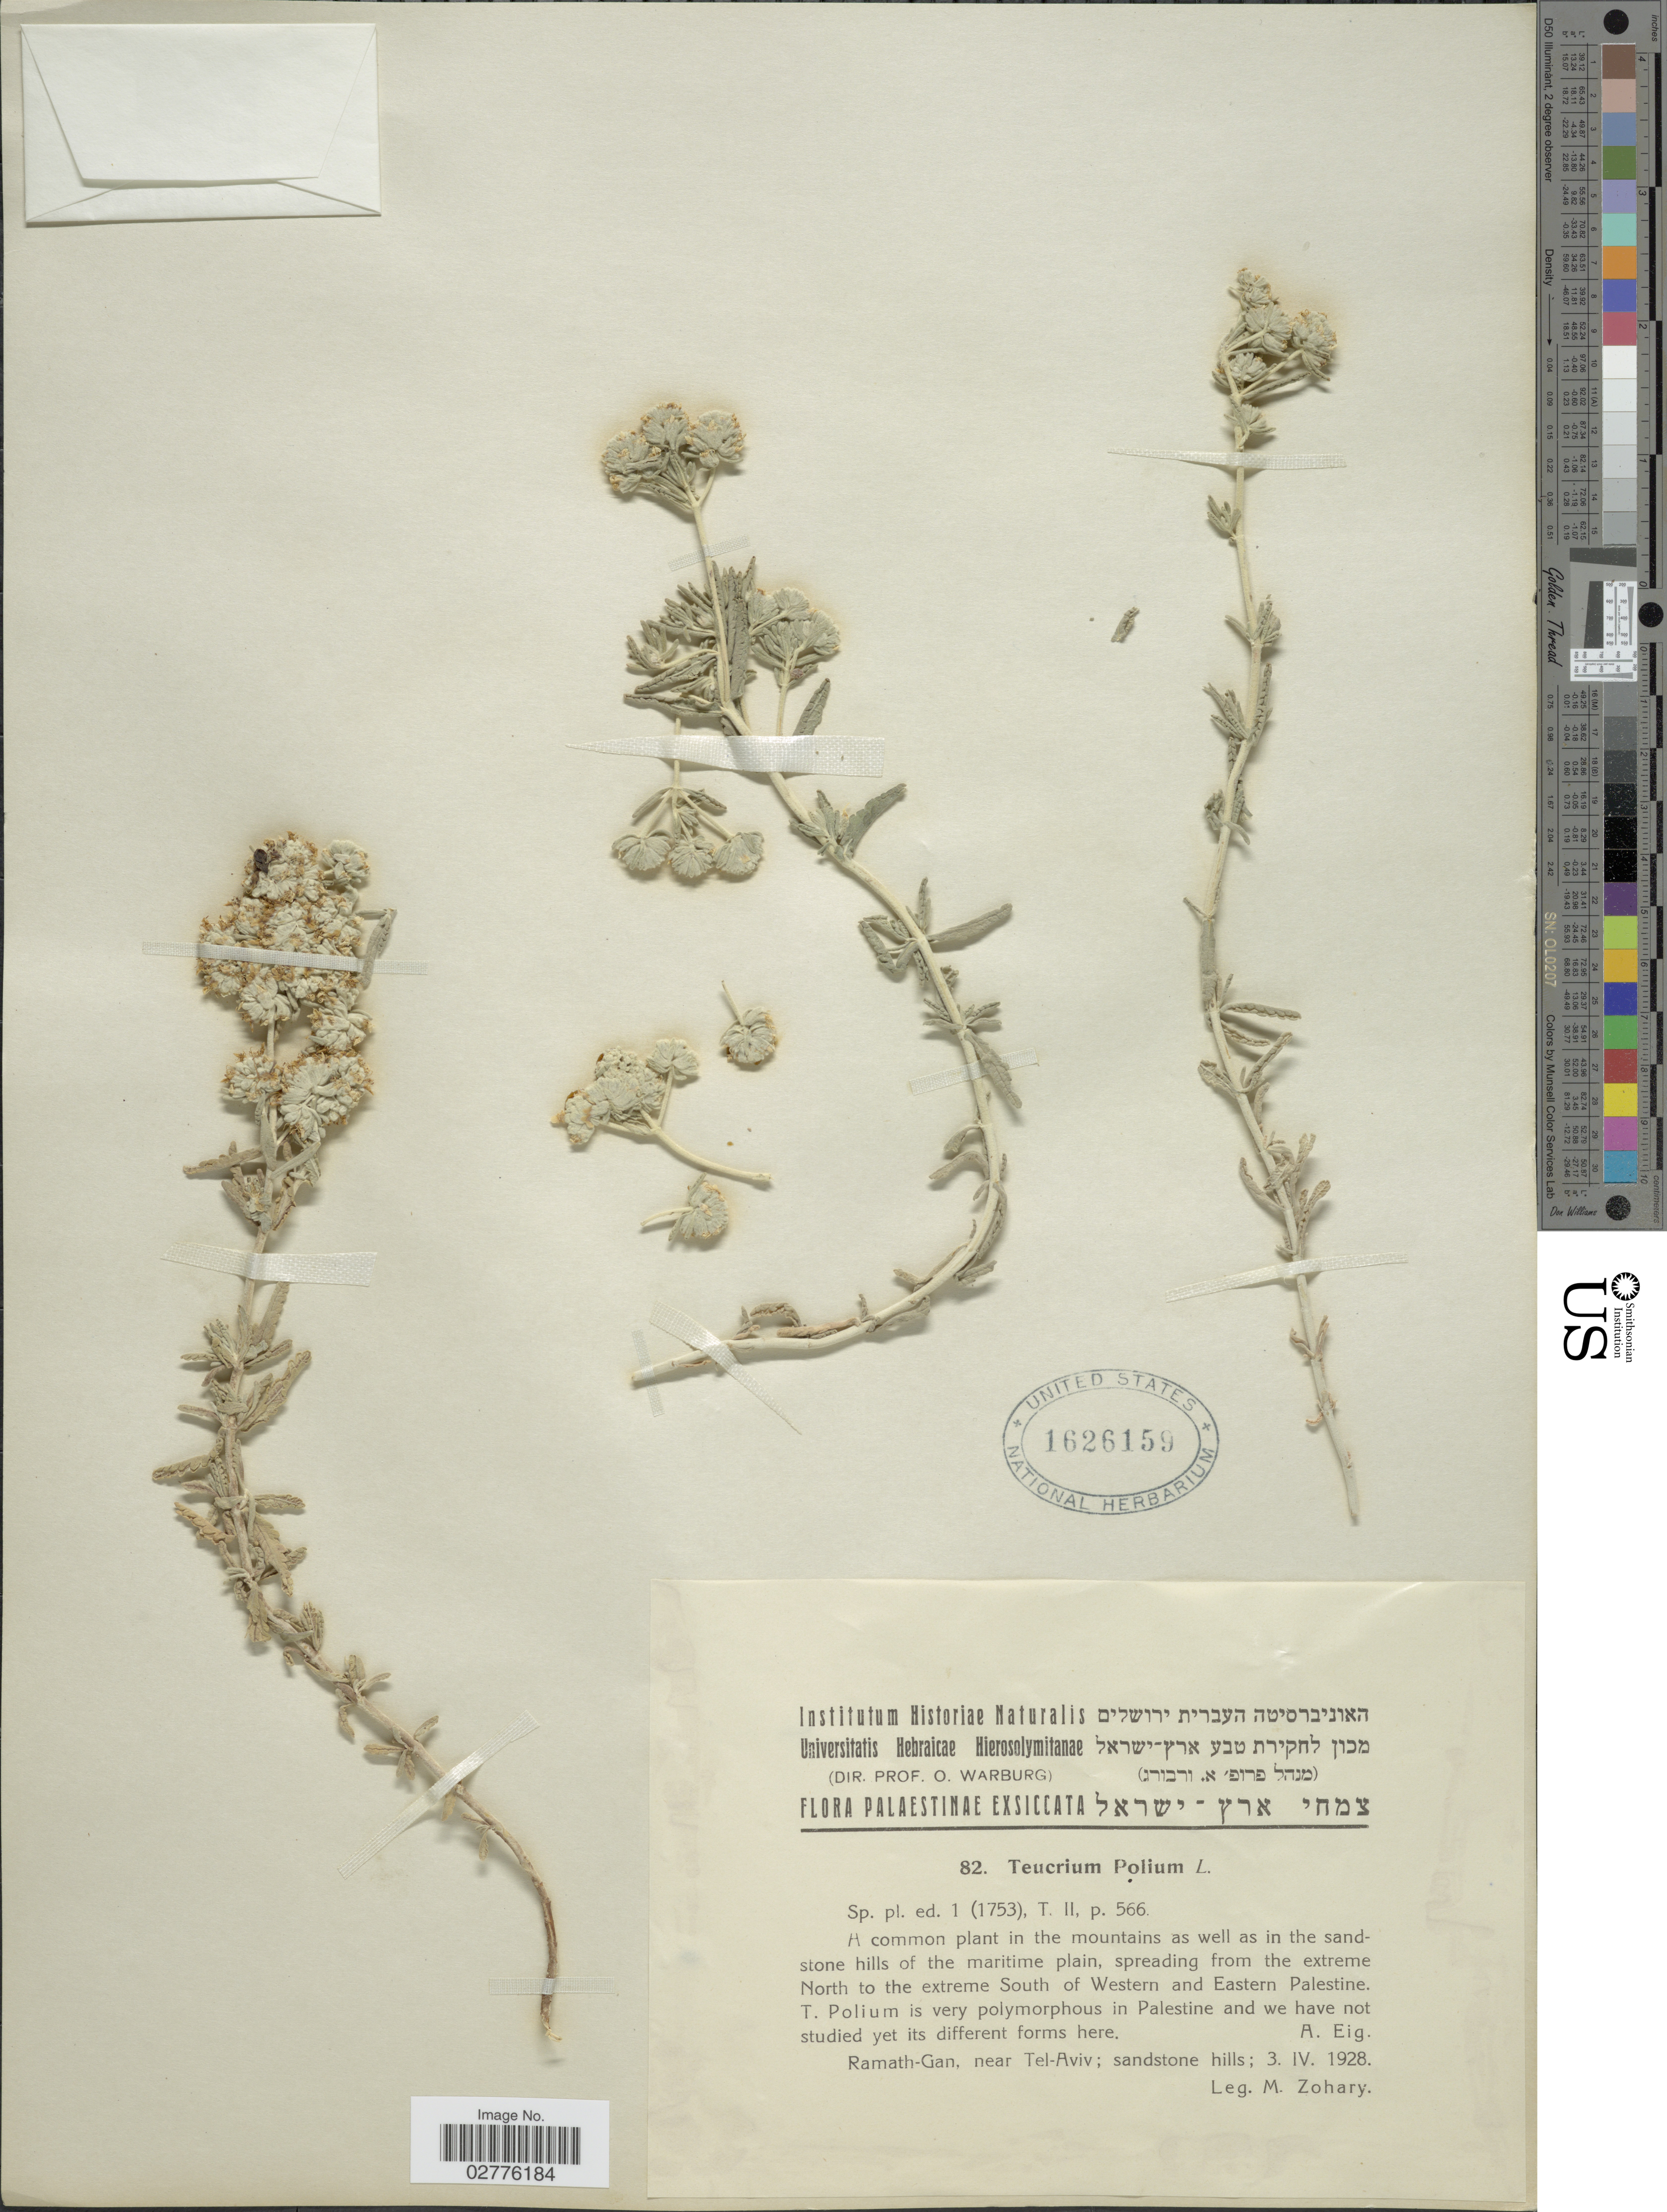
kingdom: Plantae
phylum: Tracheophyta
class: Magnoliopsida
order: Lamiales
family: Lamiaceae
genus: Teucrium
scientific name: Teucrium polium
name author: L.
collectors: M. Zohary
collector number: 82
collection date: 1928-04-03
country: Israel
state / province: Tel Aviv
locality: Palaestinae, Ramath-Gan, near Tel-Aviv; sandstone hills.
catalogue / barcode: US 1626159